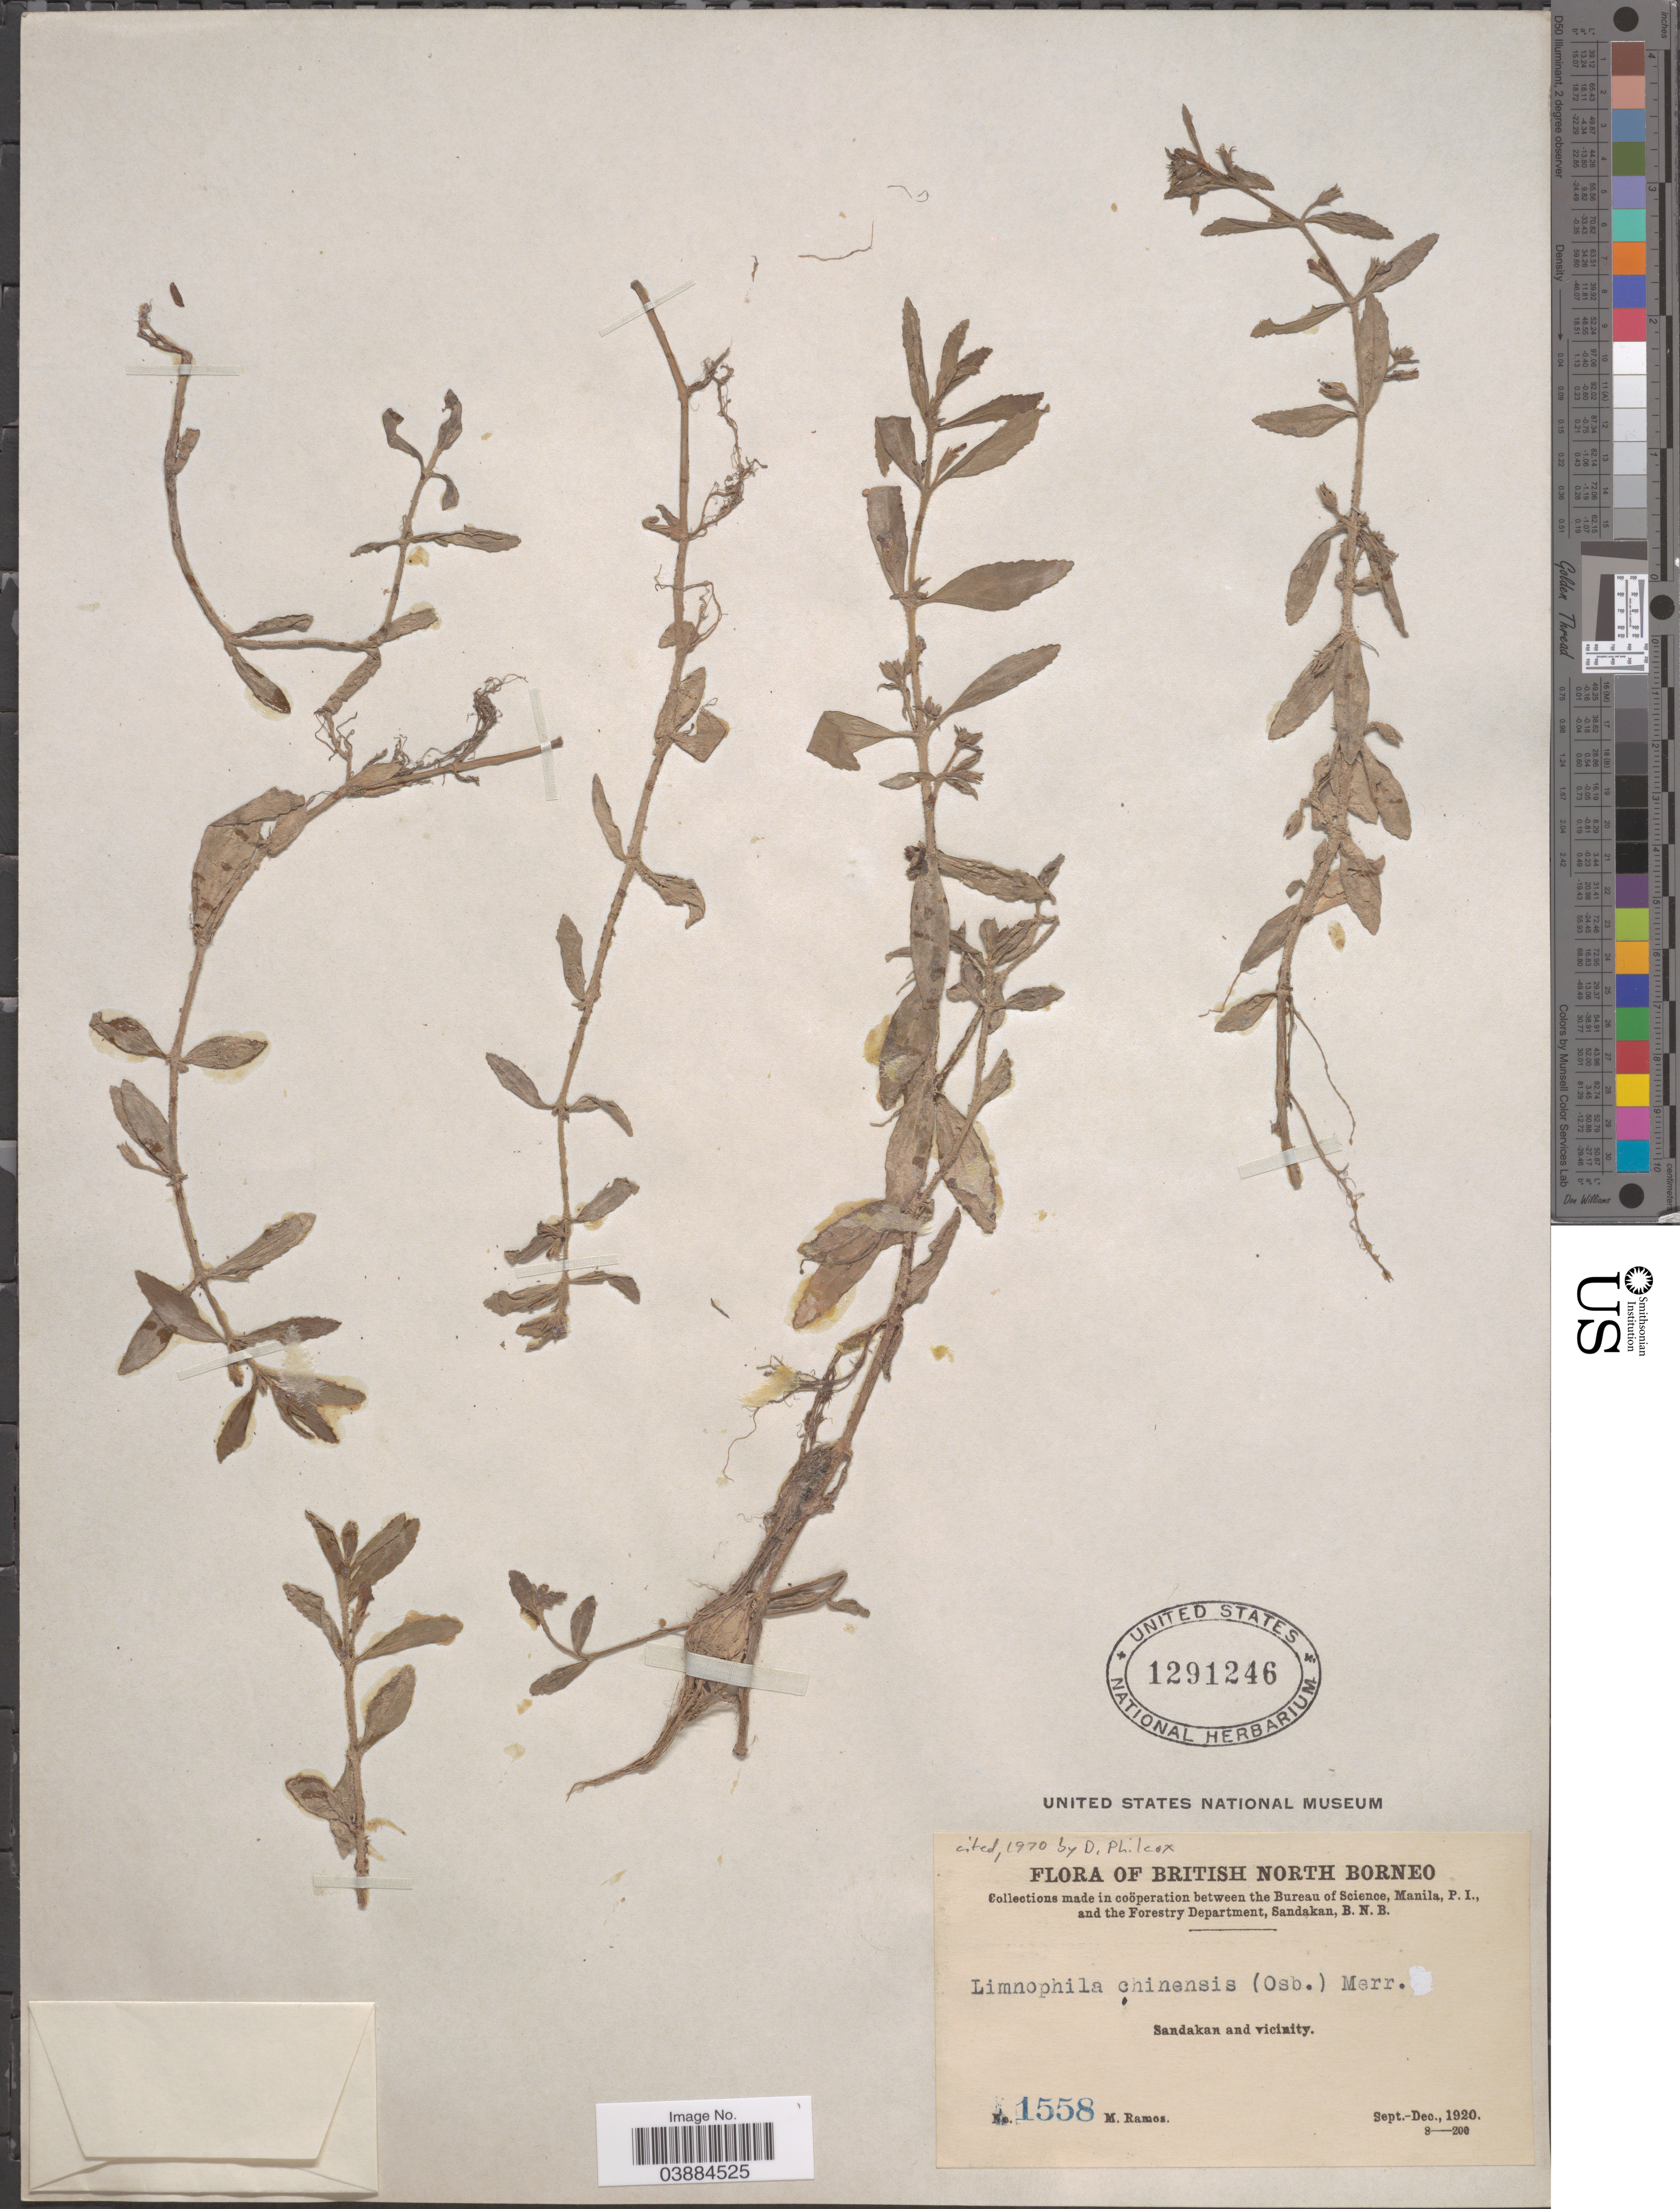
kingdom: Plantae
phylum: Tracheophyta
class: Magnoliopsida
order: Lamiales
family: Plantaginaceae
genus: Limnophila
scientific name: Limnophila chinensis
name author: (Osbeck) Merr.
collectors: M. Ramos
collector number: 1558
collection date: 1920-09/1920-12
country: Malaysia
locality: British North Borneo. Sandakan and vicinity.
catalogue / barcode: US 1291246